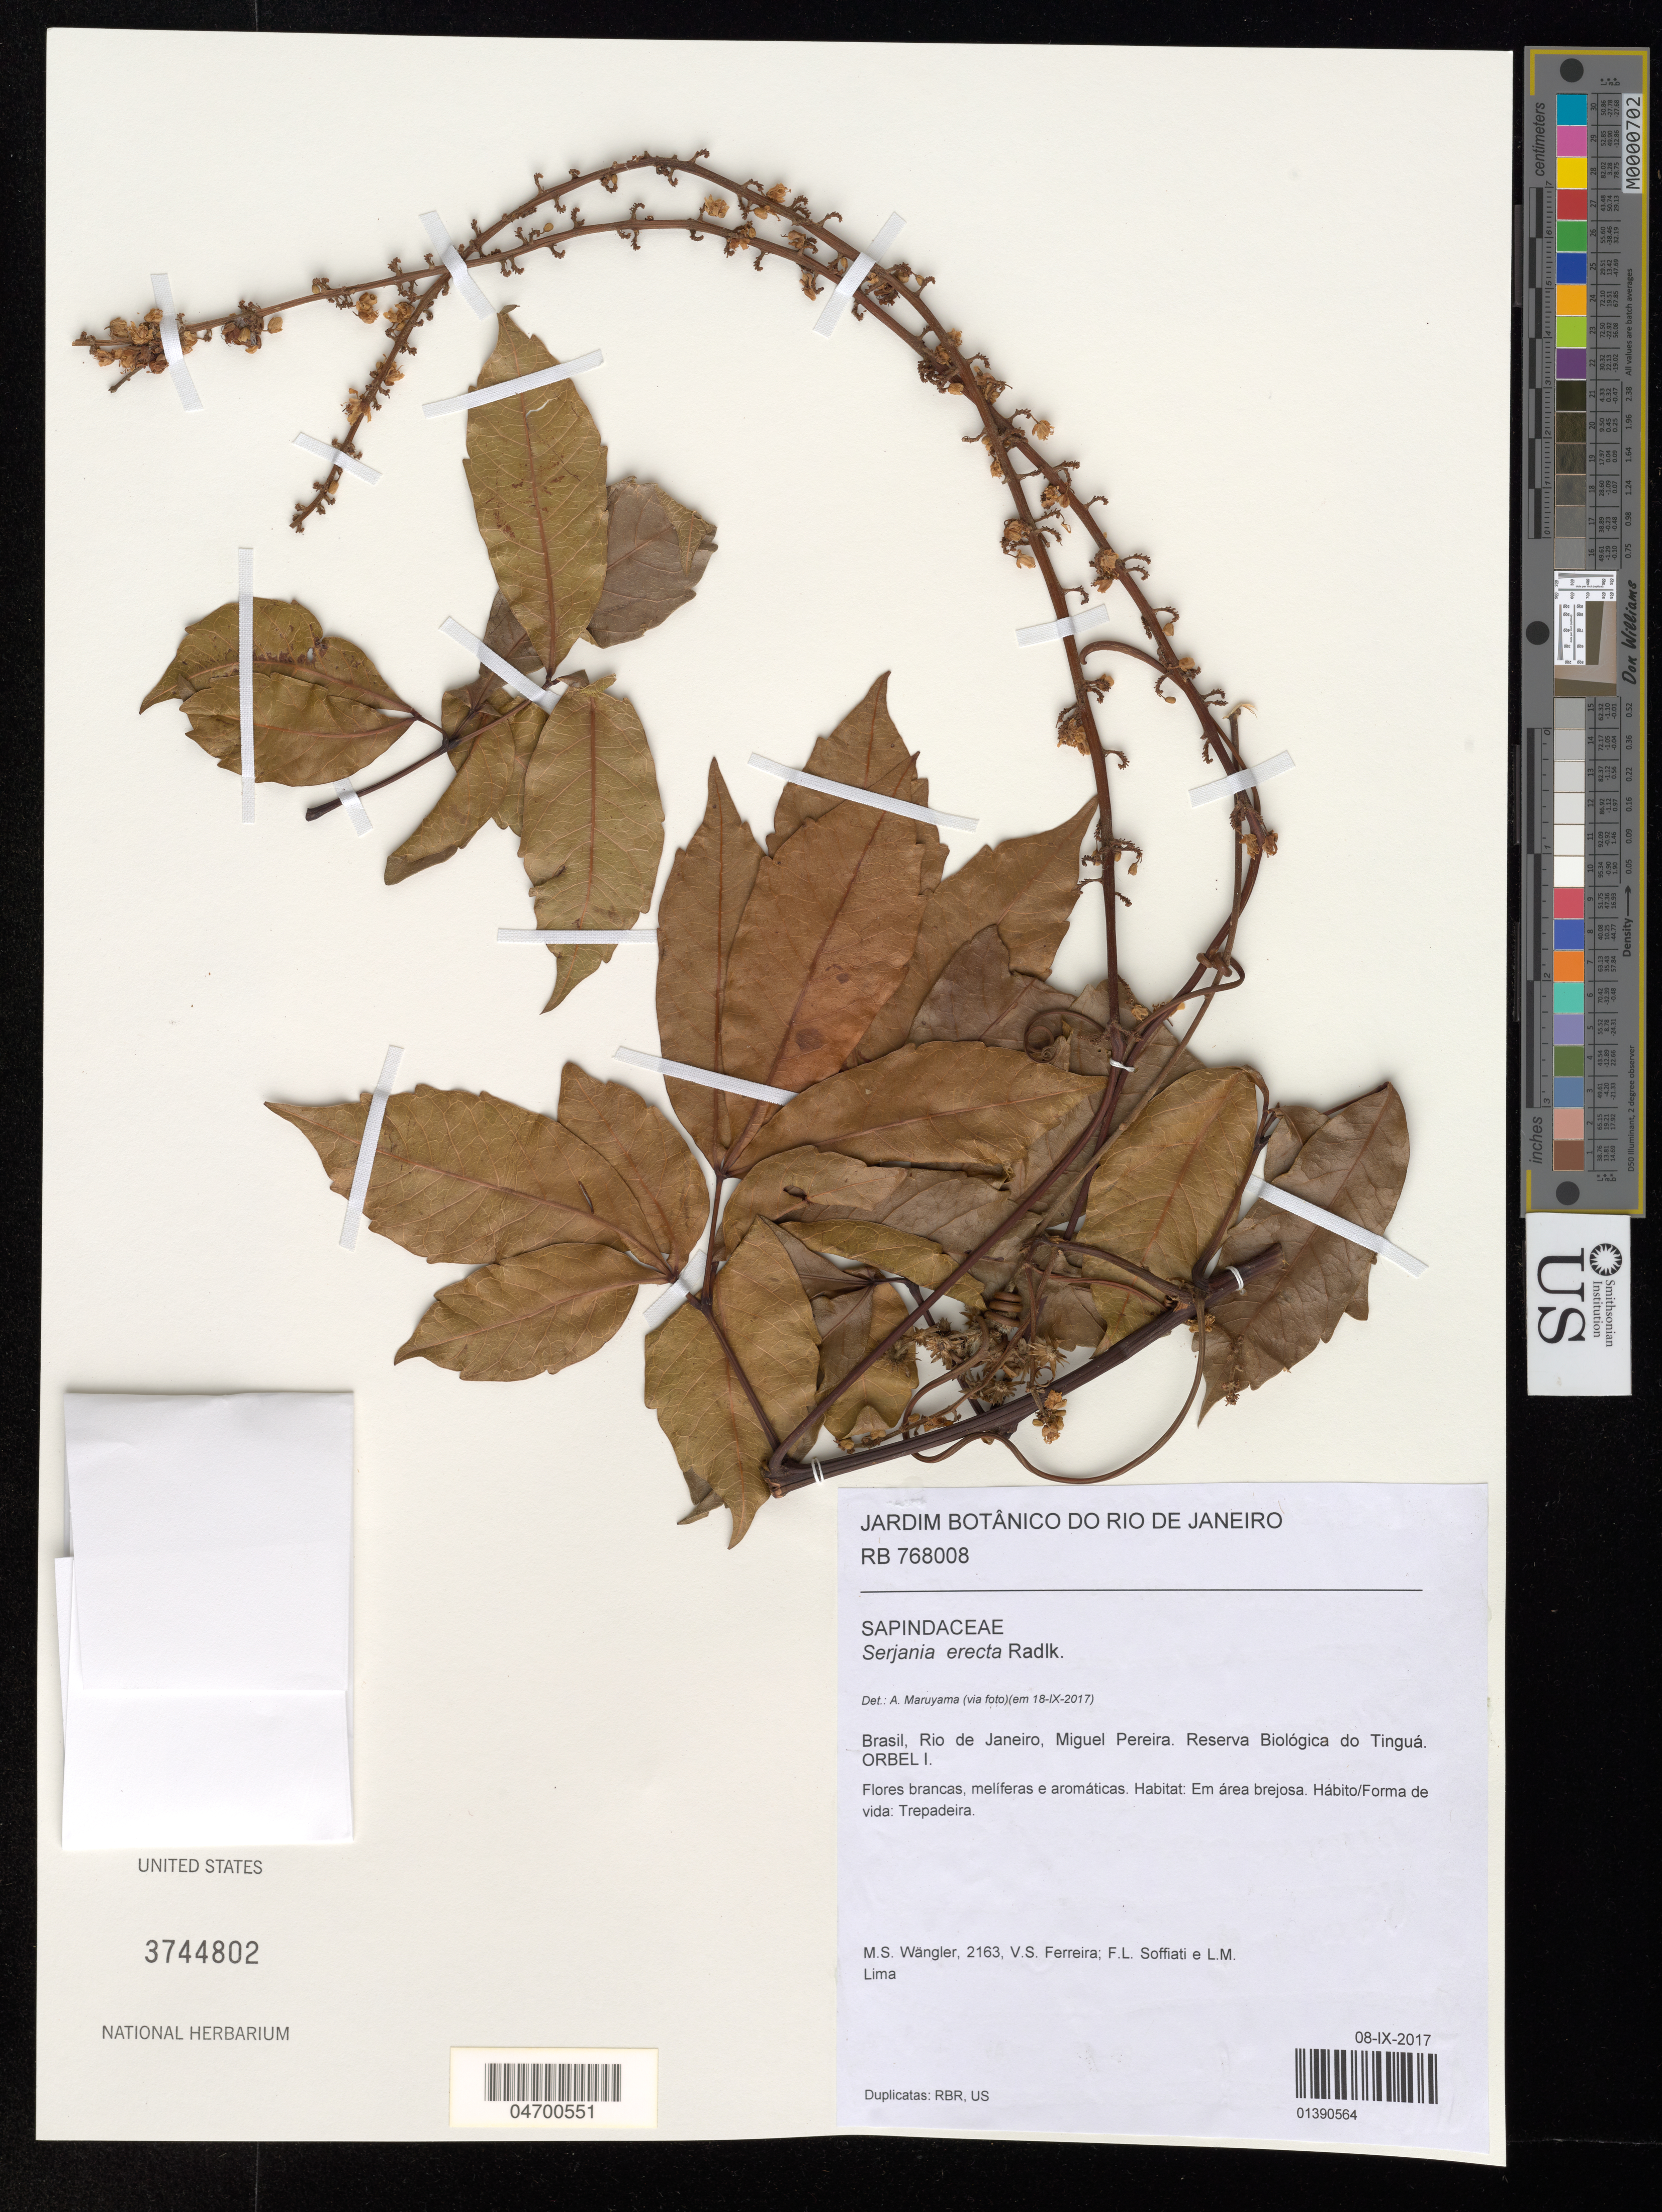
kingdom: Plantae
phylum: Tracheophyta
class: Magnoliopsida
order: Sapindales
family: Sapindaceae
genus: Serjania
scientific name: Serjania erecta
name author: Radlk.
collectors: M. Wangler, V. Ferreira, F. Soffiati & L. Lima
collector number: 2163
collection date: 2017-09-08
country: Brazil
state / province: Rio de Janeiro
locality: Miguel Pereira. Reserva Biológica do Tinguá. ORBEL I.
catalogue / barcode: US 3744802